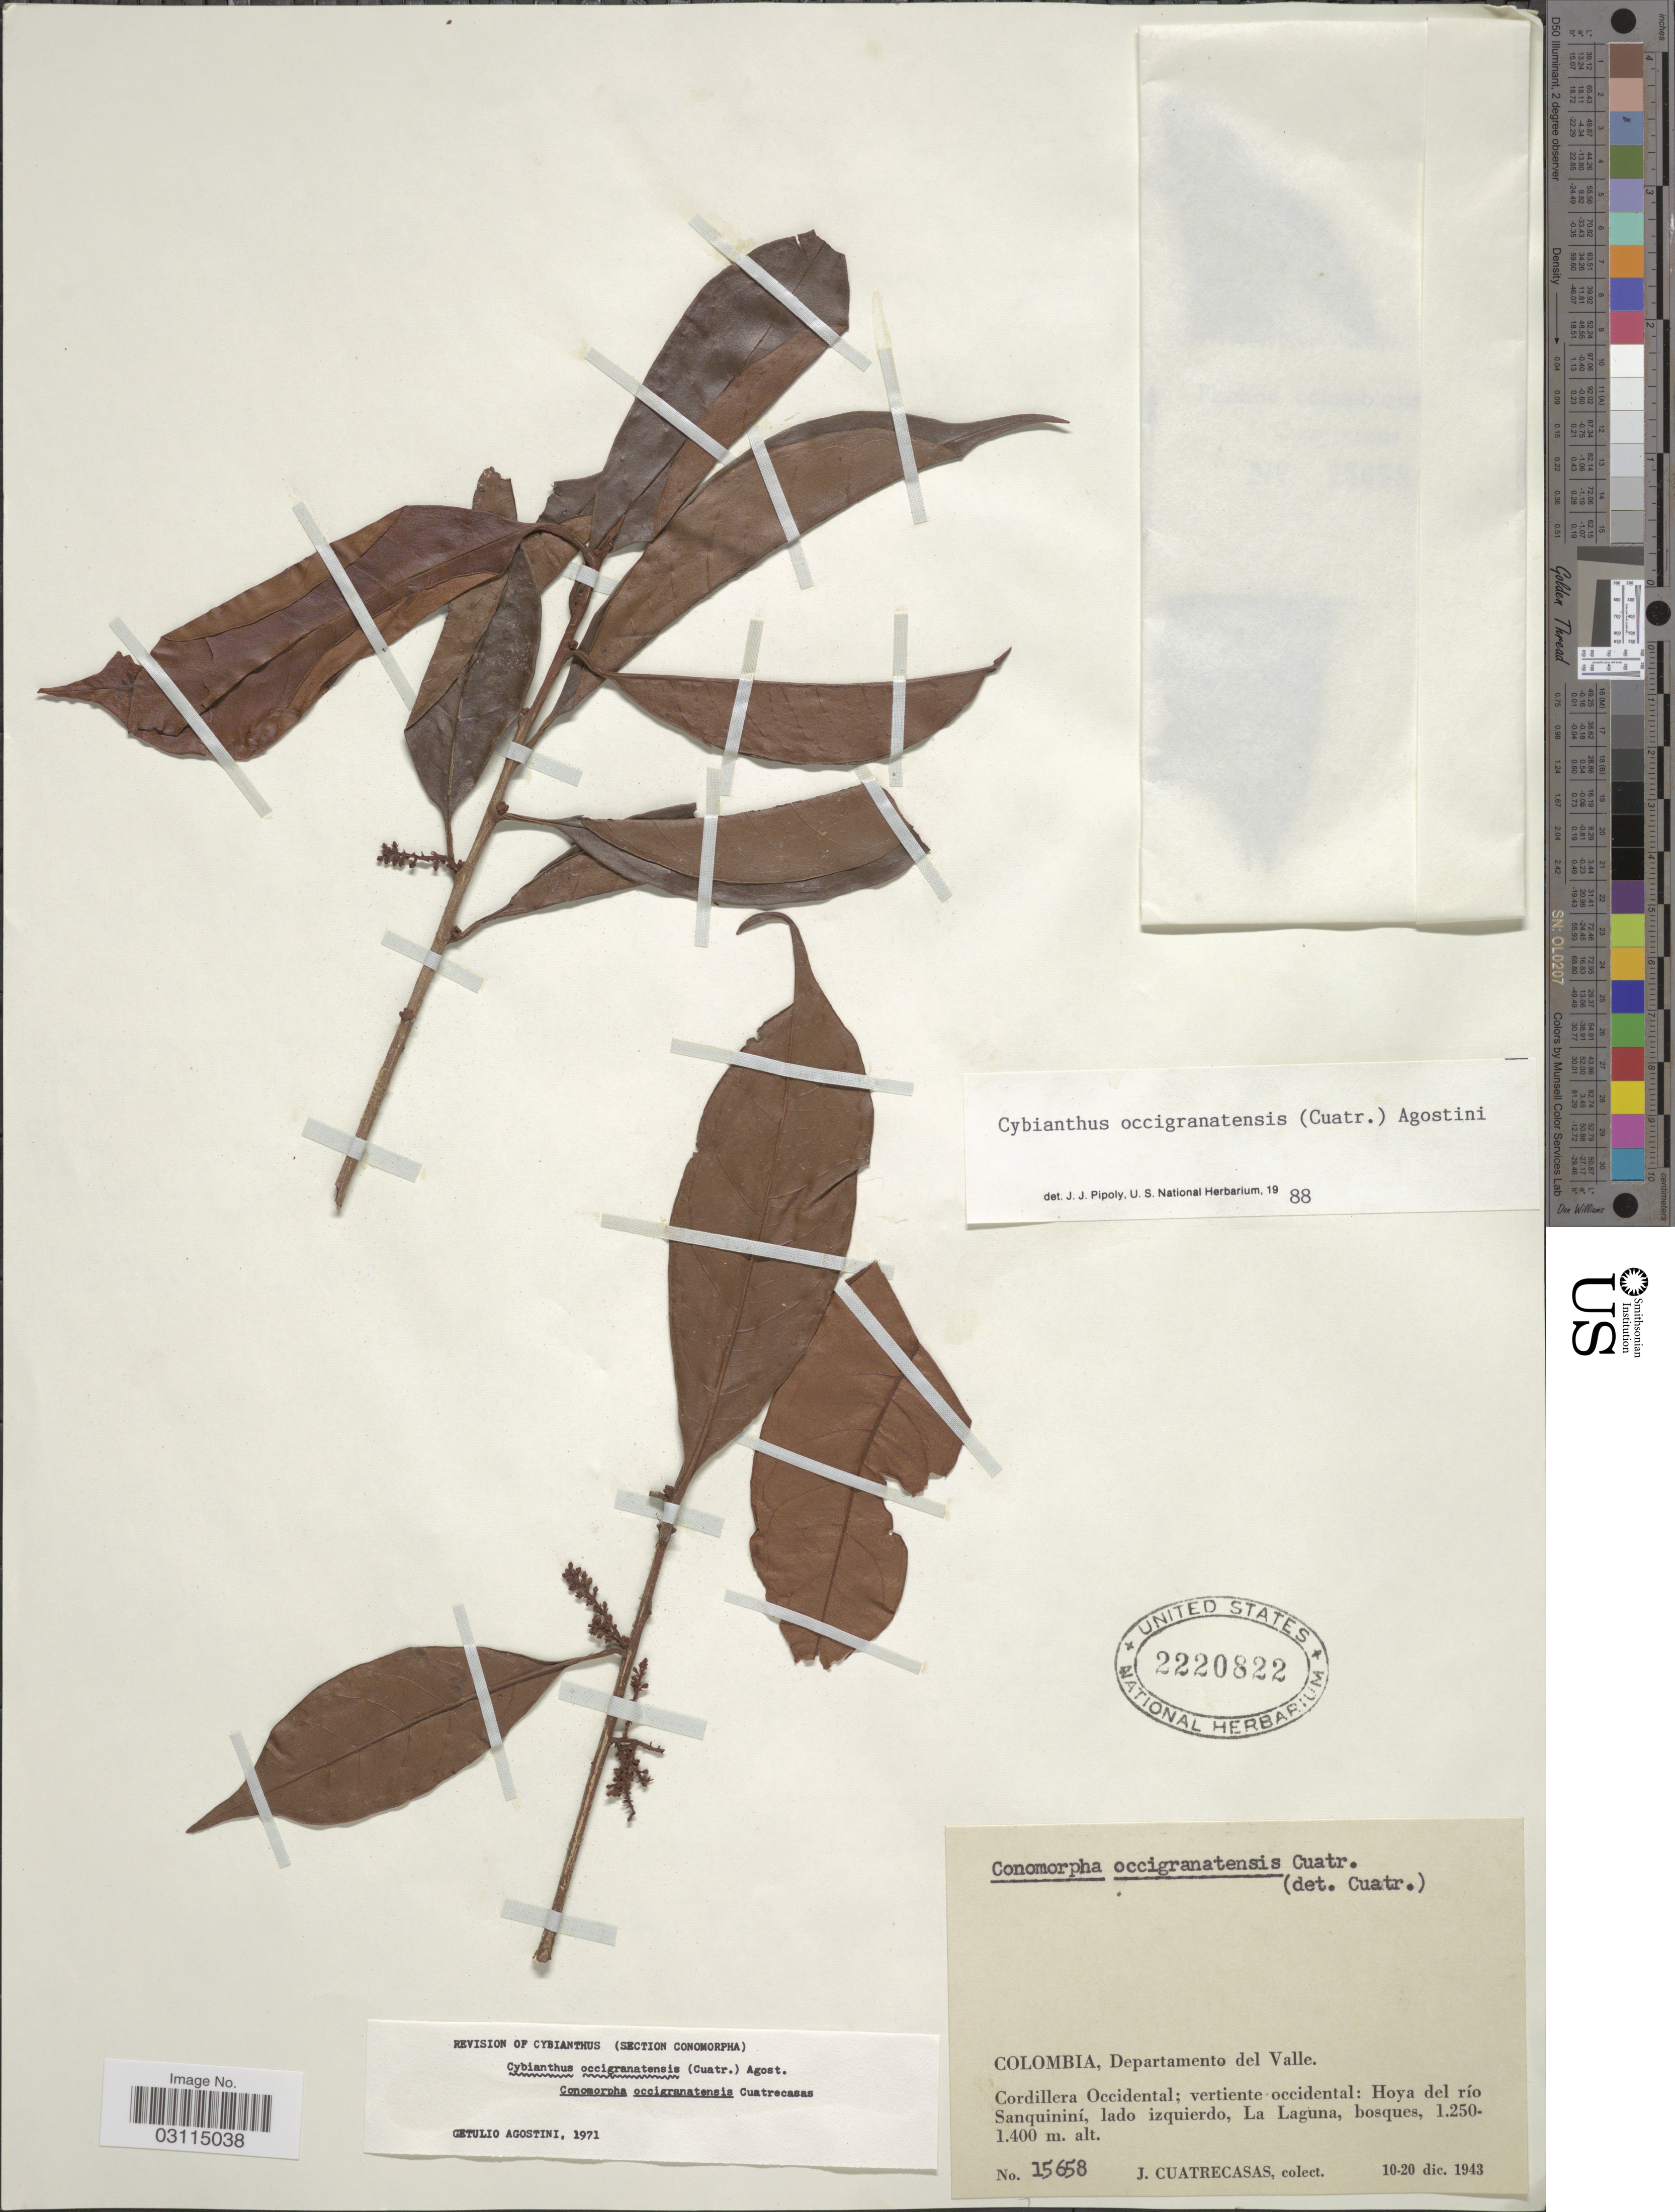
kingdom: Plantae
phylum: Tracheophyta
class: Magnoliopsida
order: Ericales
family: Primulaceae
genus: Cybianthus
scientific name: Cybianthus occigranatensis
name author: (Cuatrec.) G. Agostini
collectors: J. Cuatrecasas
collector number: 15658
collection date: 1943-12-10/1943-12-20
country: Colombia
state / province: Valle del Cauca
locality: Departamento del Valle, Sanquininí, lado izquierda, La Laguna.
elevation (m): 1250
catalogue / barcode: US 2220822